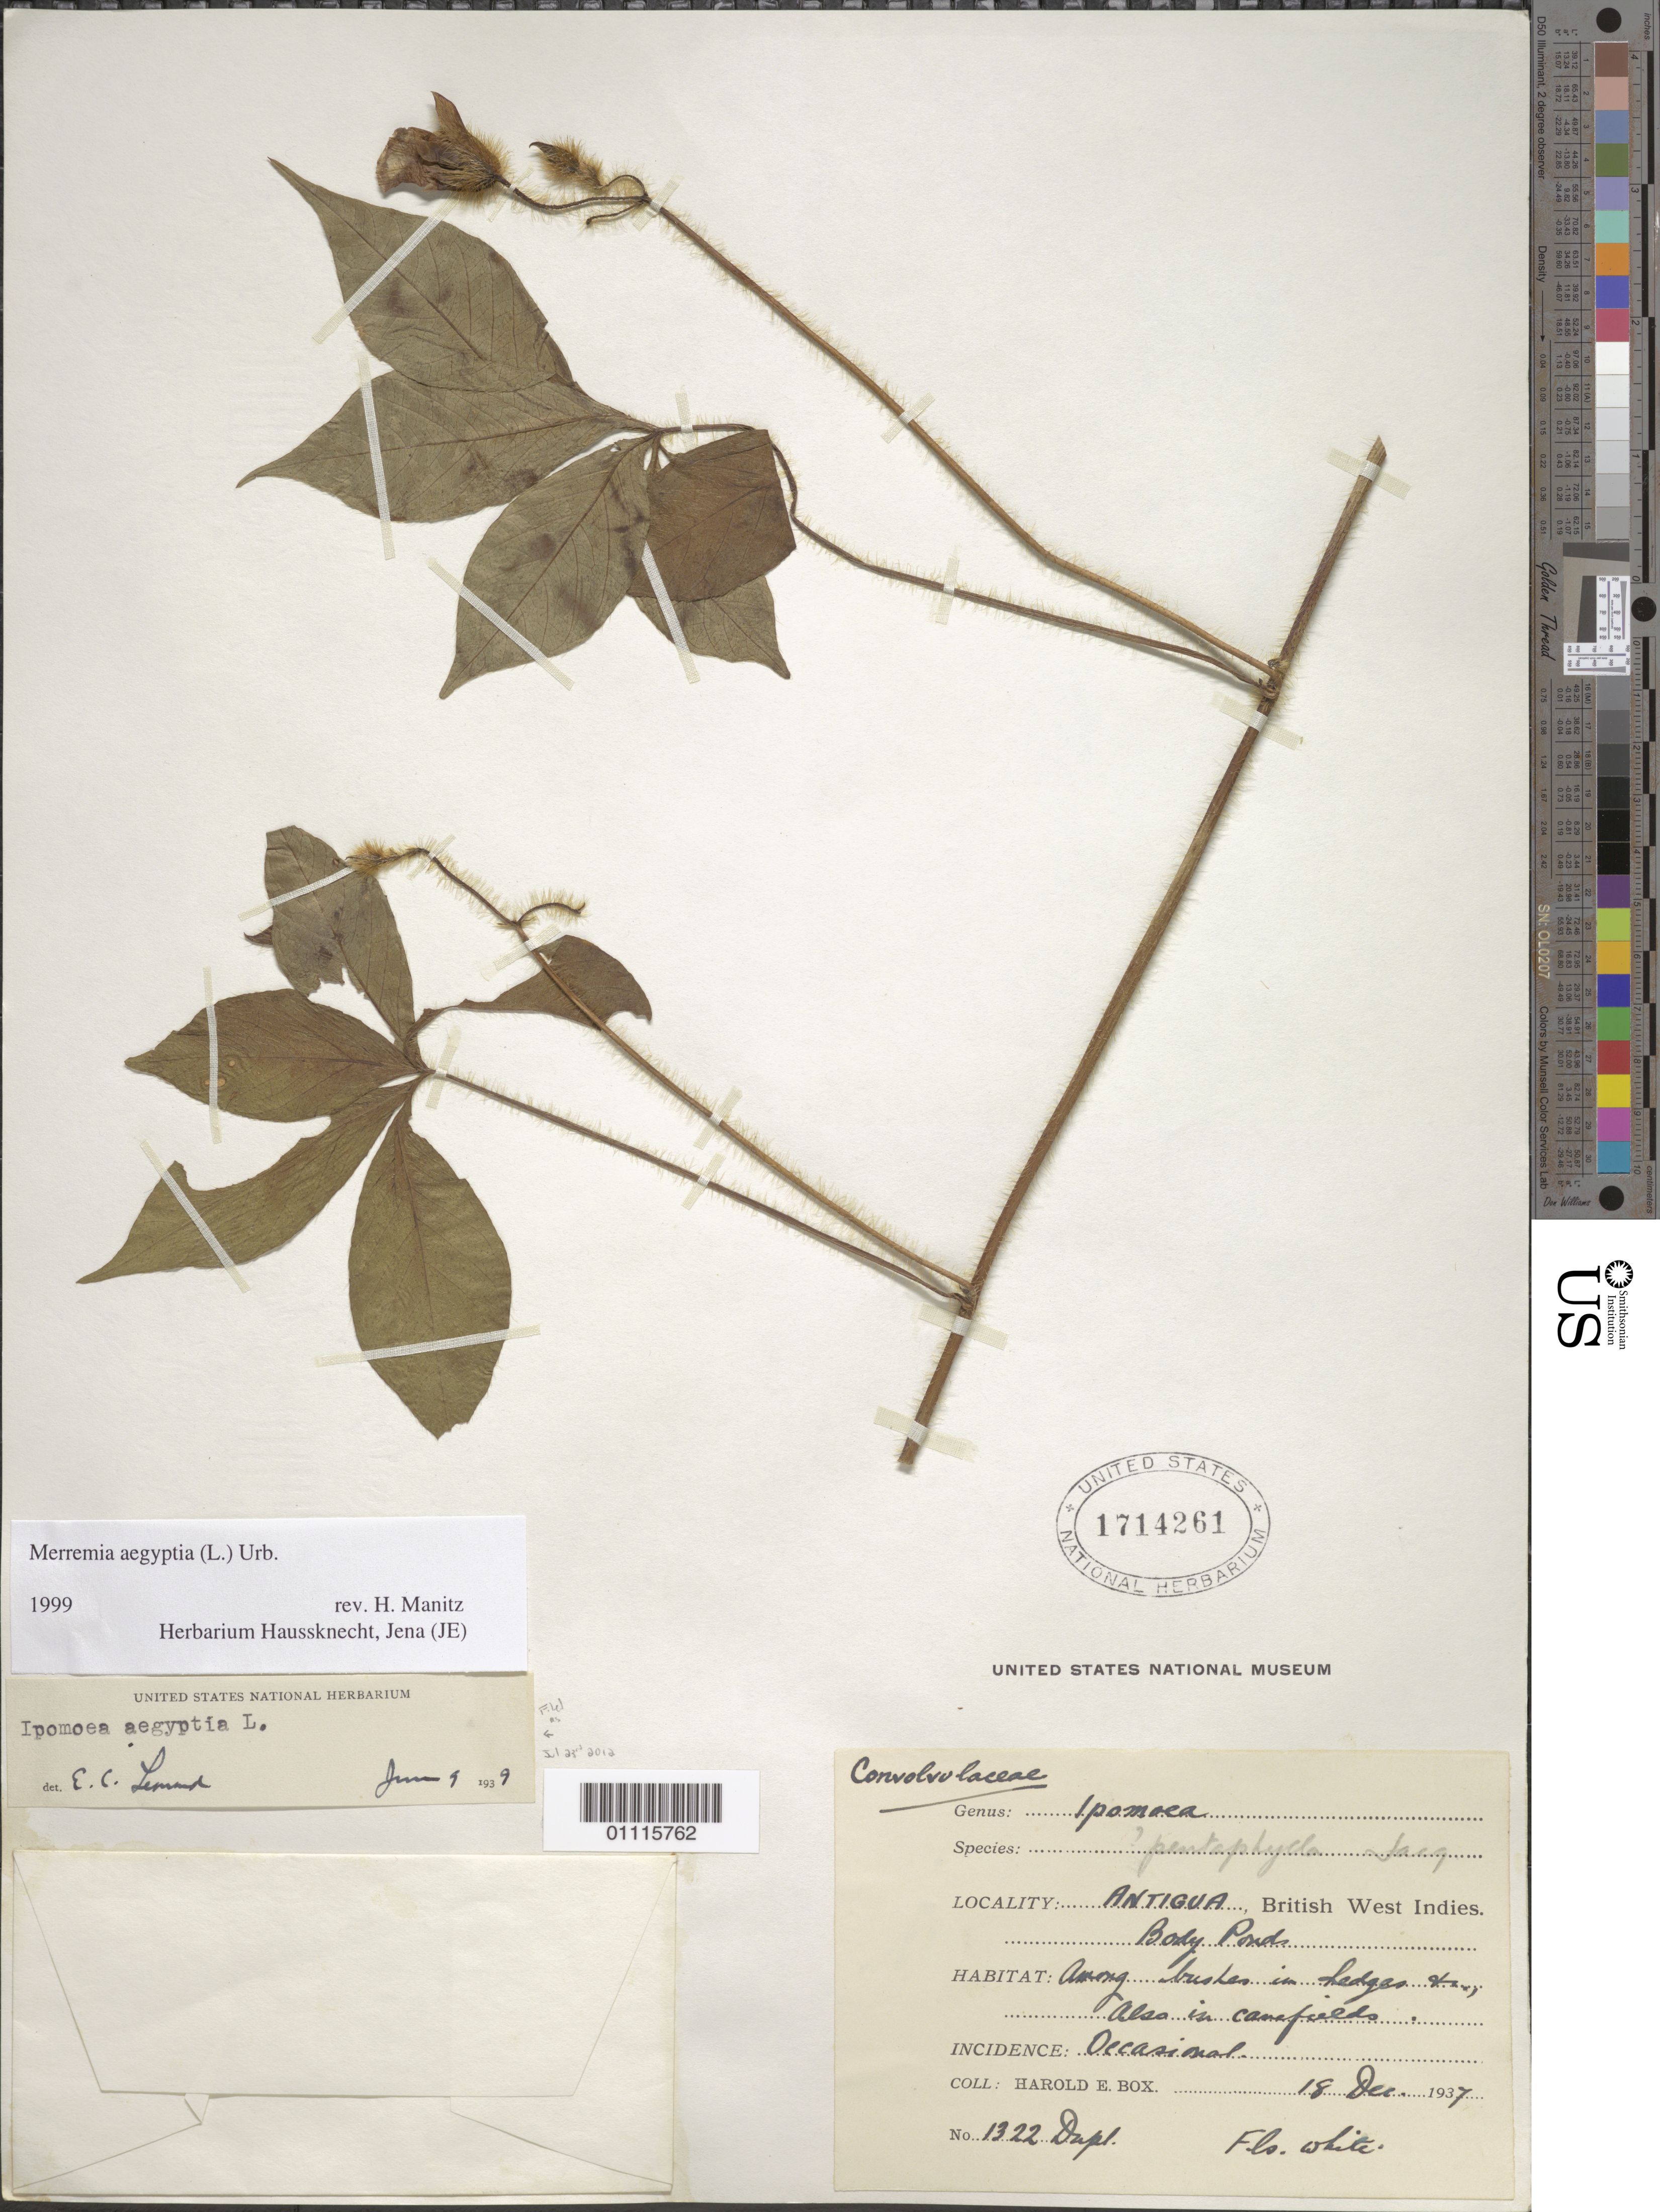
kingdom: Plantae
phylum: Tracheophyta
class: Magnoliopsida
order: Solanales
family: Convolvulaceae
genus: Distimake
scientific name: Distimake aegyptius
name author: (L.) A. R. Simões & Staples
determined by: Strong, Mark T., (BOT), Smithsonian Institution - National Museum of Natural History (UNITED STATES)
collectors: H. E. Box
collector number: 1322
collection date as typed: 18 Dec 1937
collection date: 1937-12-18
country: Antigua and Barbuda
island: Antigua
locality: Body Ponds. Among brushesin hedges + also in canefields.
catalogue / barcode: US 1714261